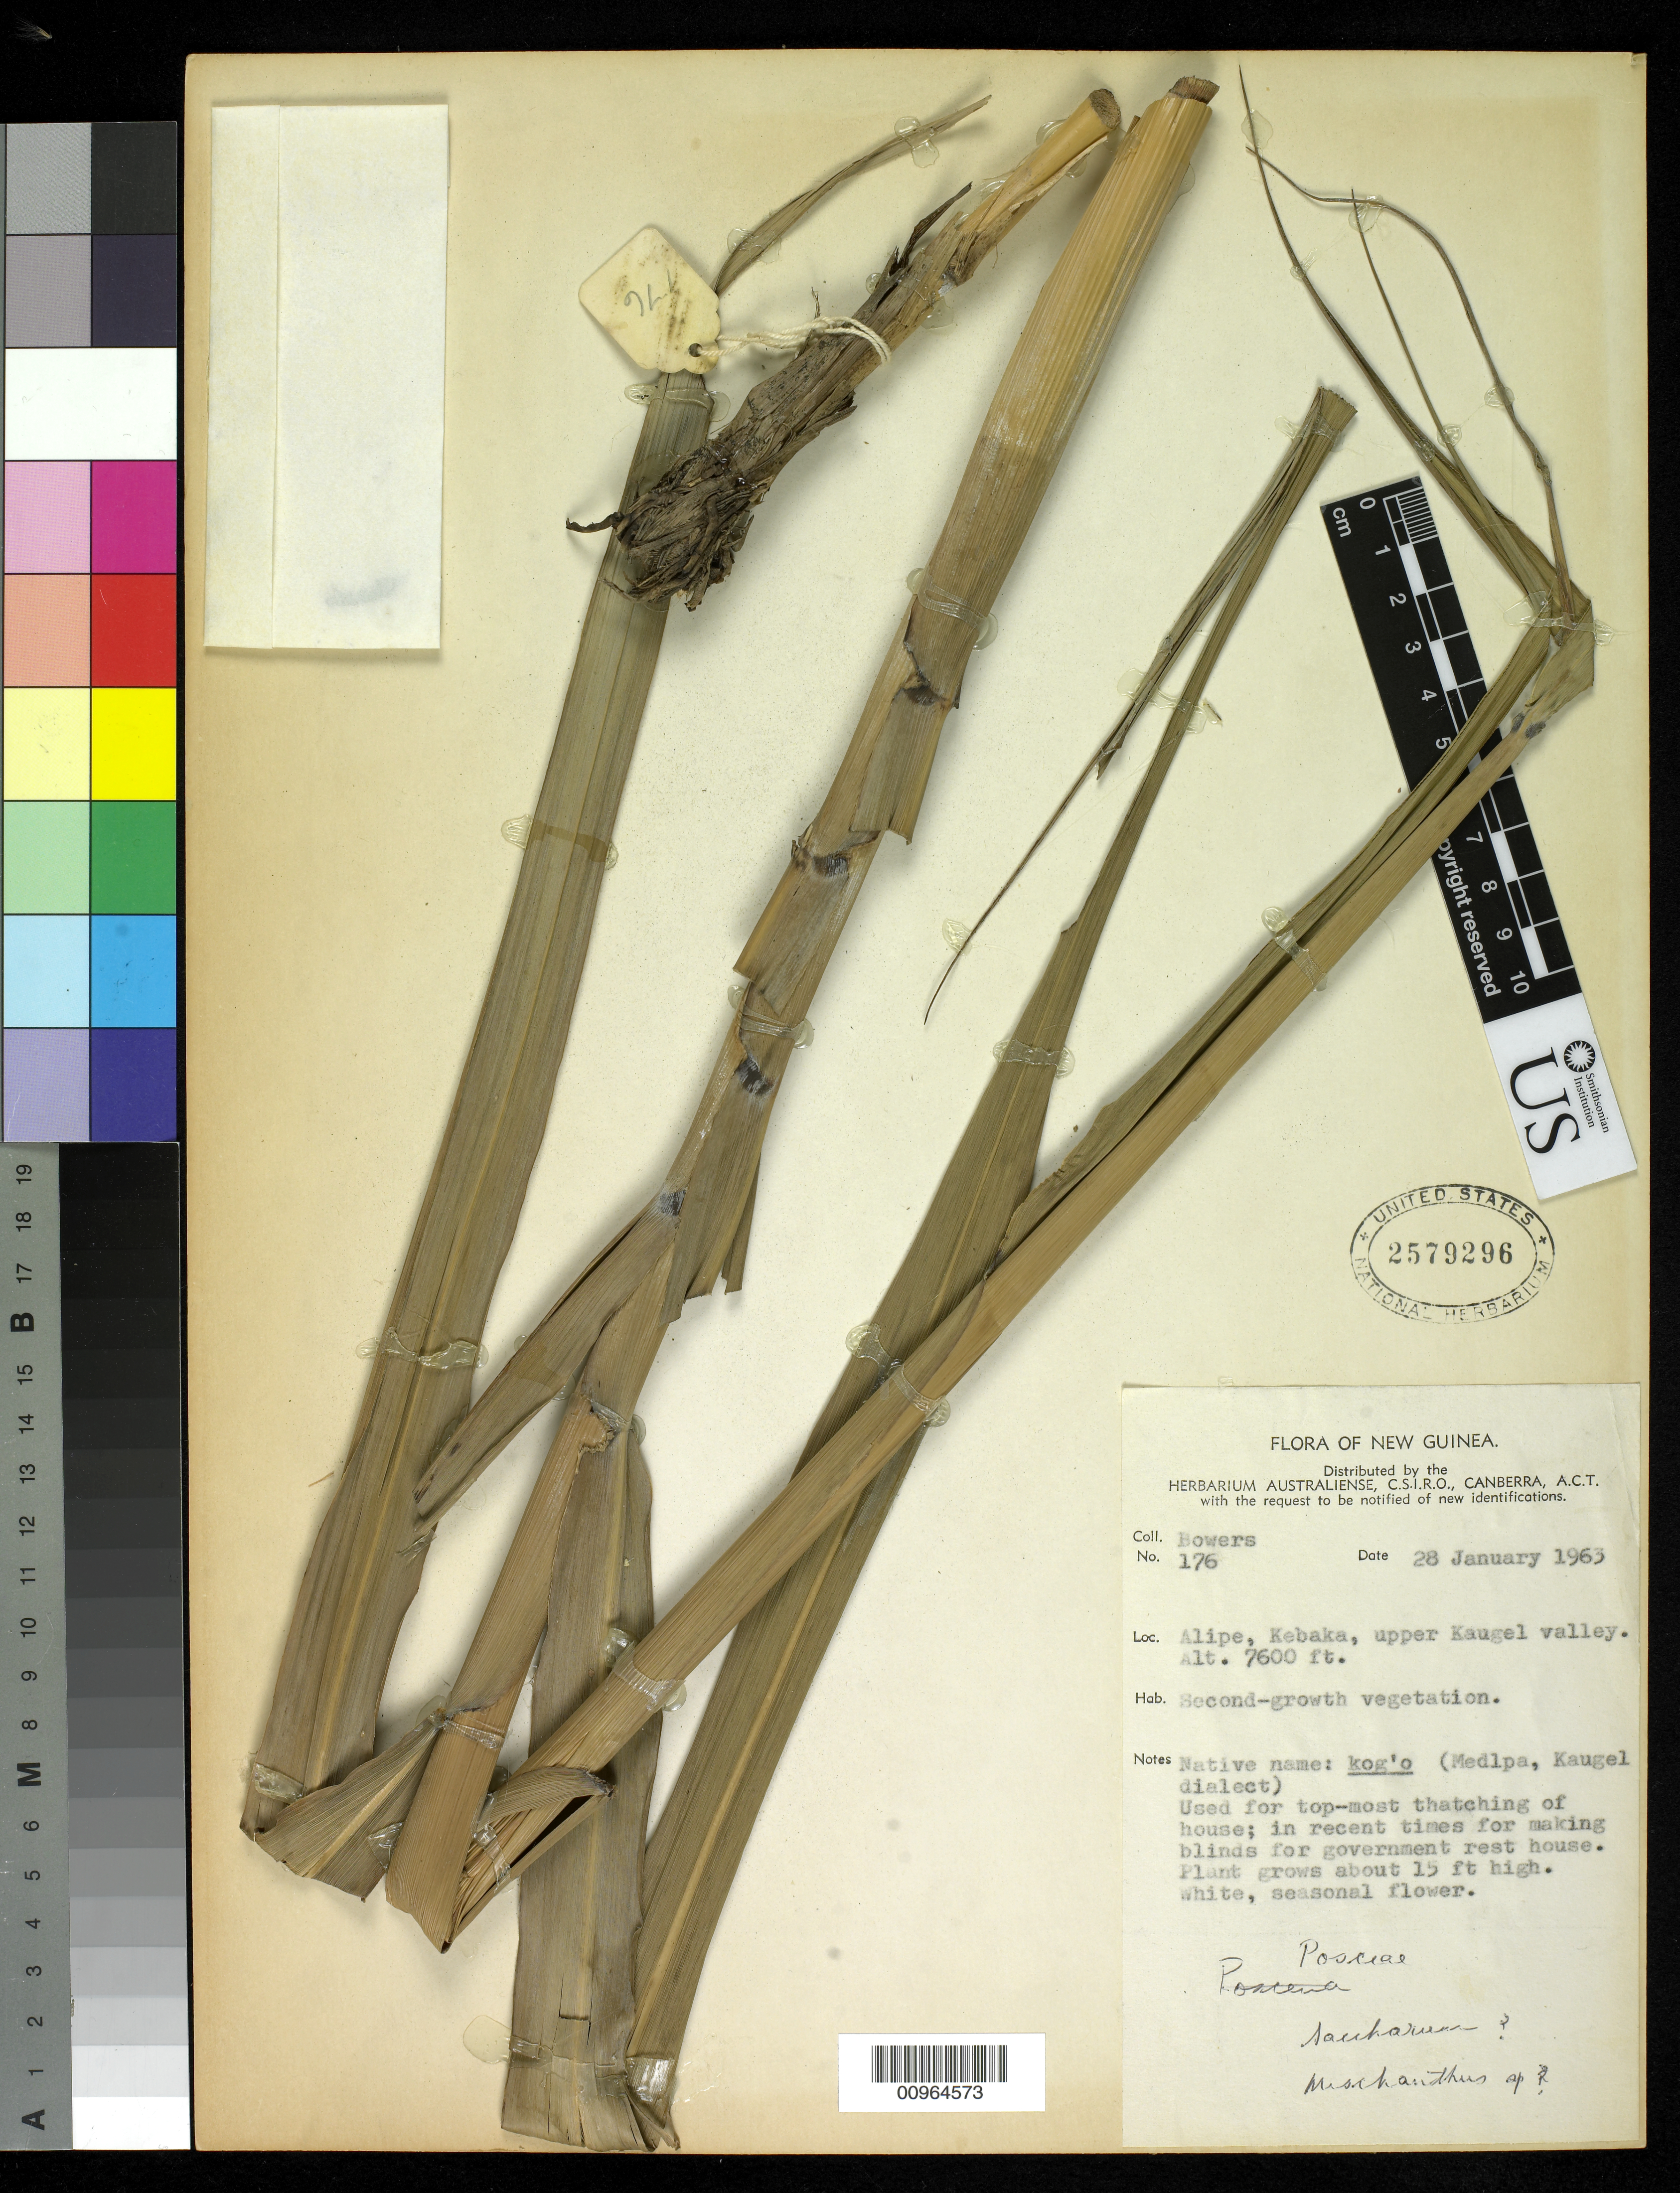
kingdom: Plantae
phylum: Tracheophyta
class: Liliopsida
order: Poales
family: Poaceae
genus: Saccharum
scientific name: Saccharum sp.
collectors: N. Bowers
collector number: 176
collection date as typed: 28 Jan 1963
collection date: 1963-01-28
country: Papua New Guinea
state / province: Western Highlands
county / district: Mount Hagen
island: New Guinea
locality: Alipe, Kebaka, upper Kaugel valley.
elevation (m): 2316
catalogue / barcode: US 2579296